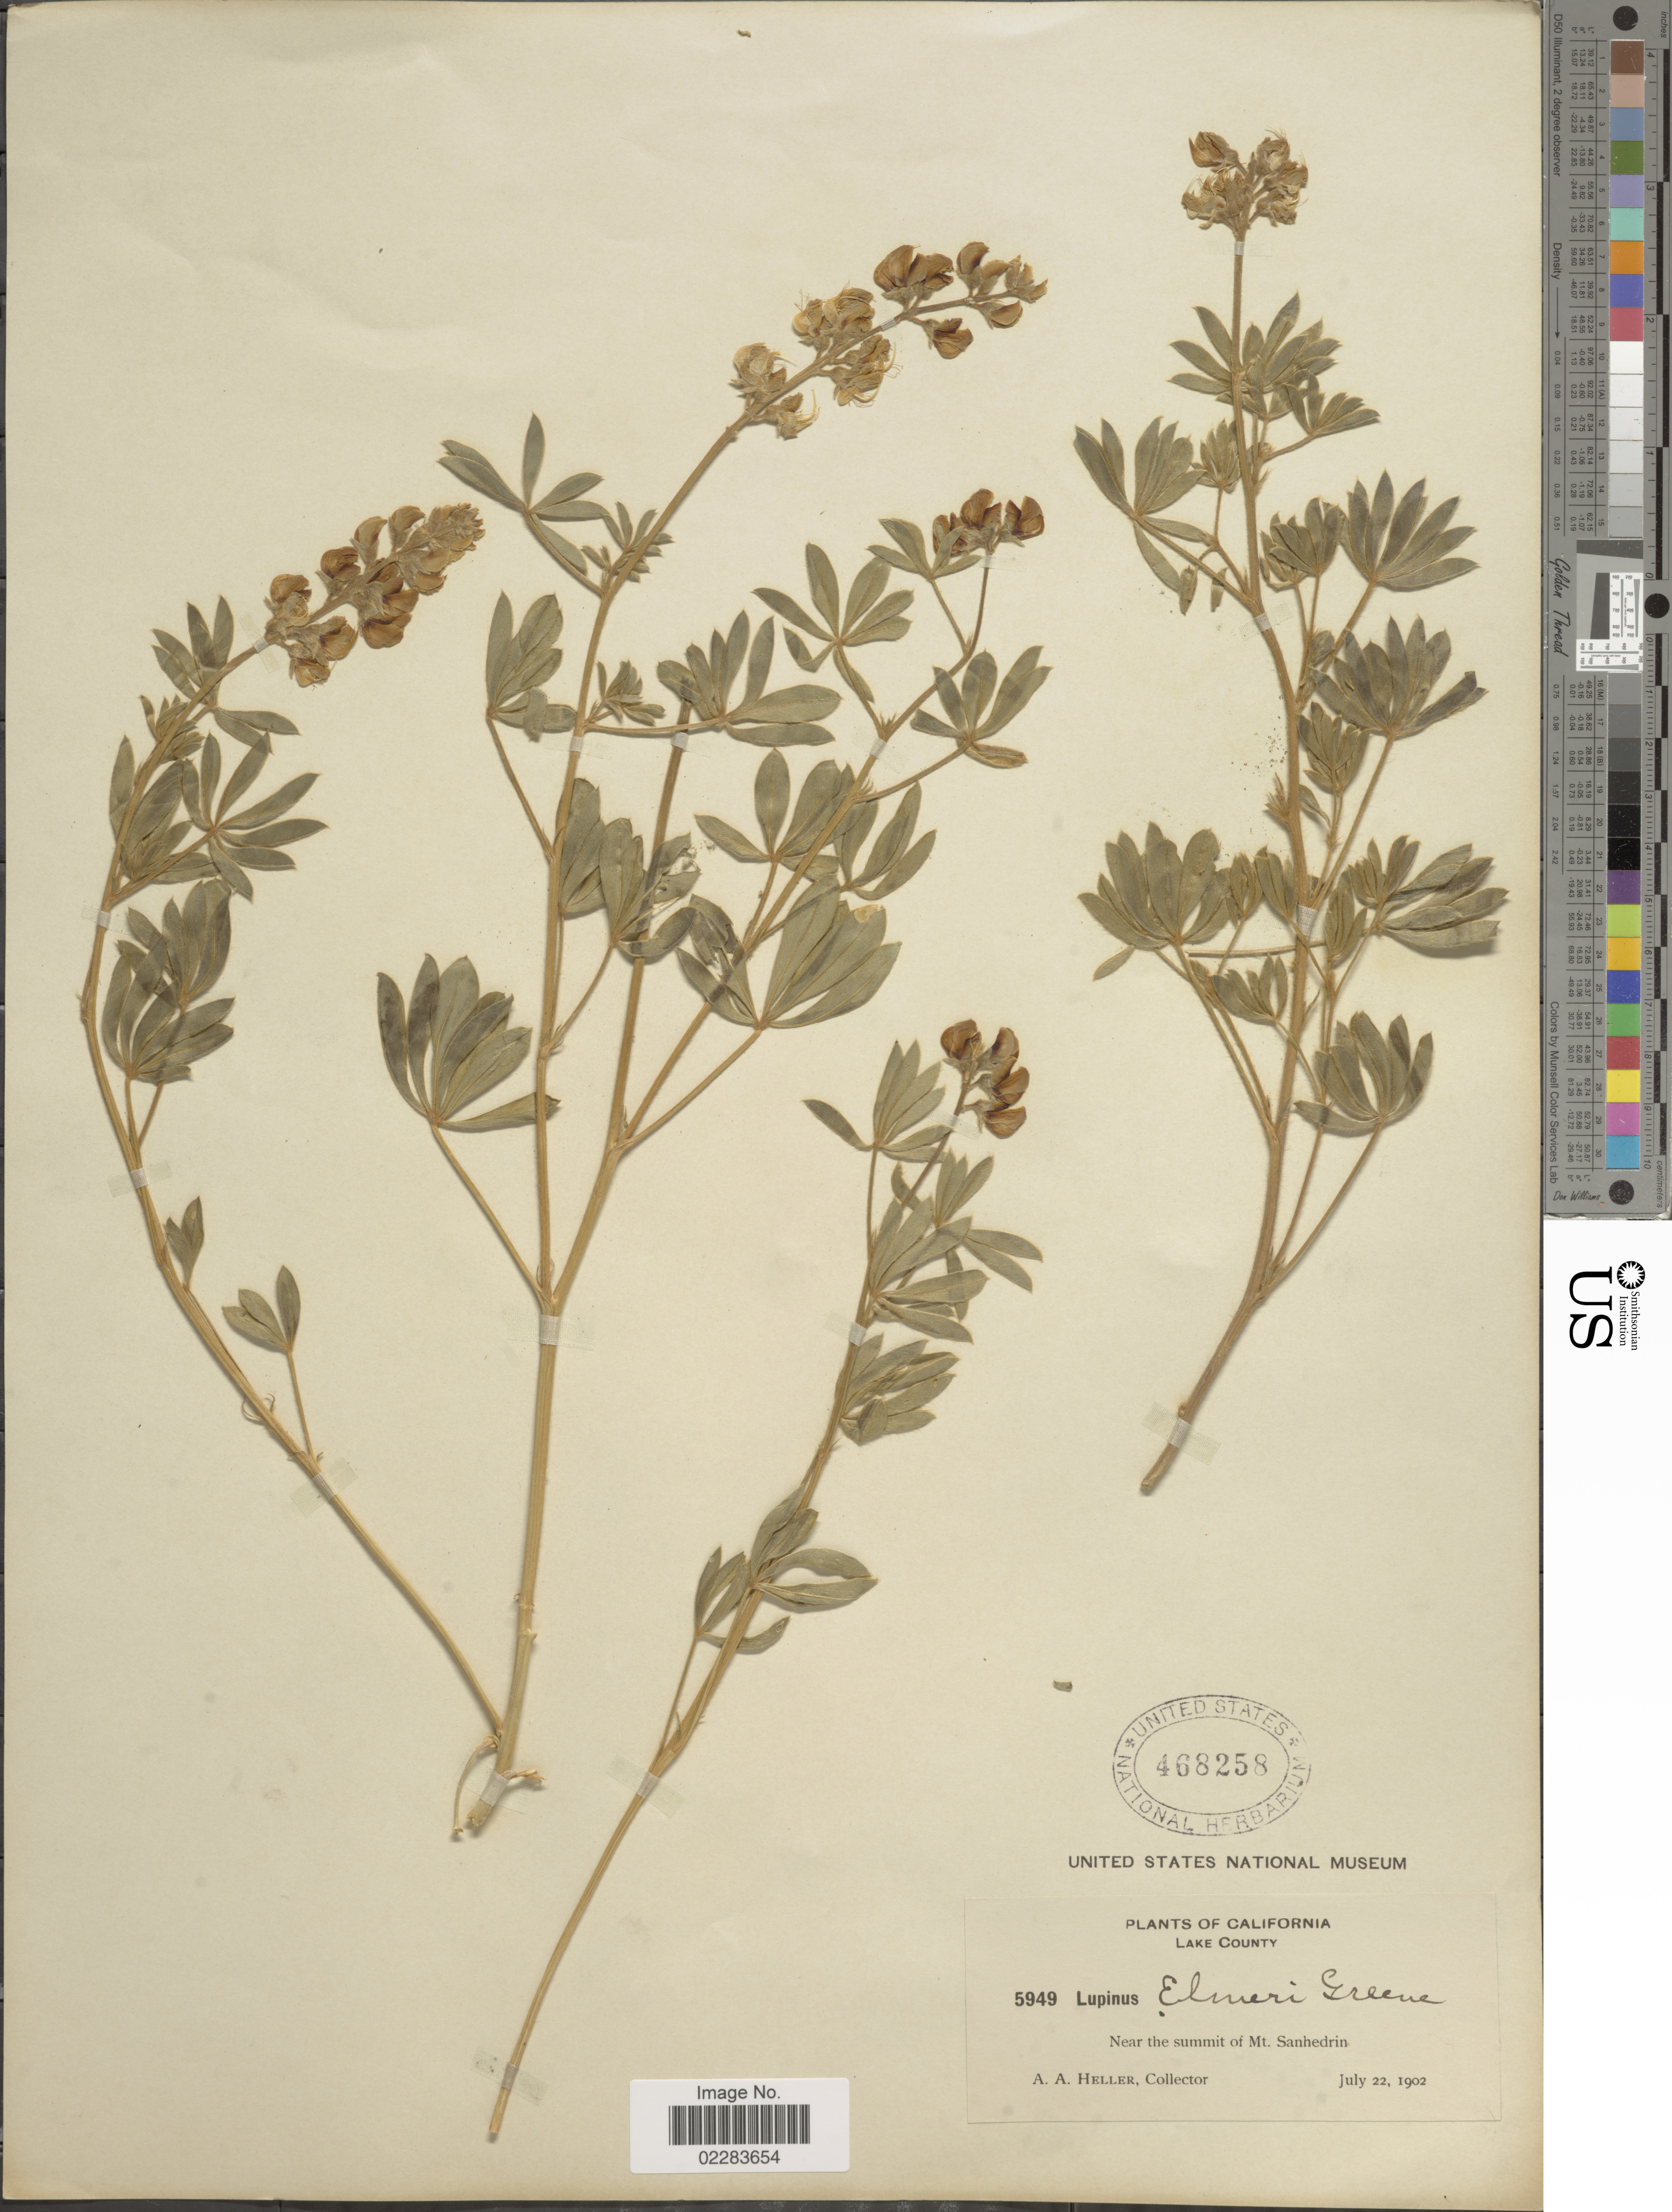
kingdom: Plantae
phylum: Tracheophyta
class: Magnoliopsida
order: Fabales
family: Fabaceae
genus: Lupinus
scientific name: Lupinus albicaulis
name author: Douglas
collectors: A. A. Heller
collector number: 5949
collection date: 1902-07-22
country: United States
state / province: California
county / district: Lake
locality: Lake County. Near summit of Mt. Sanhedrin.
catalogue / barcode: US 468258